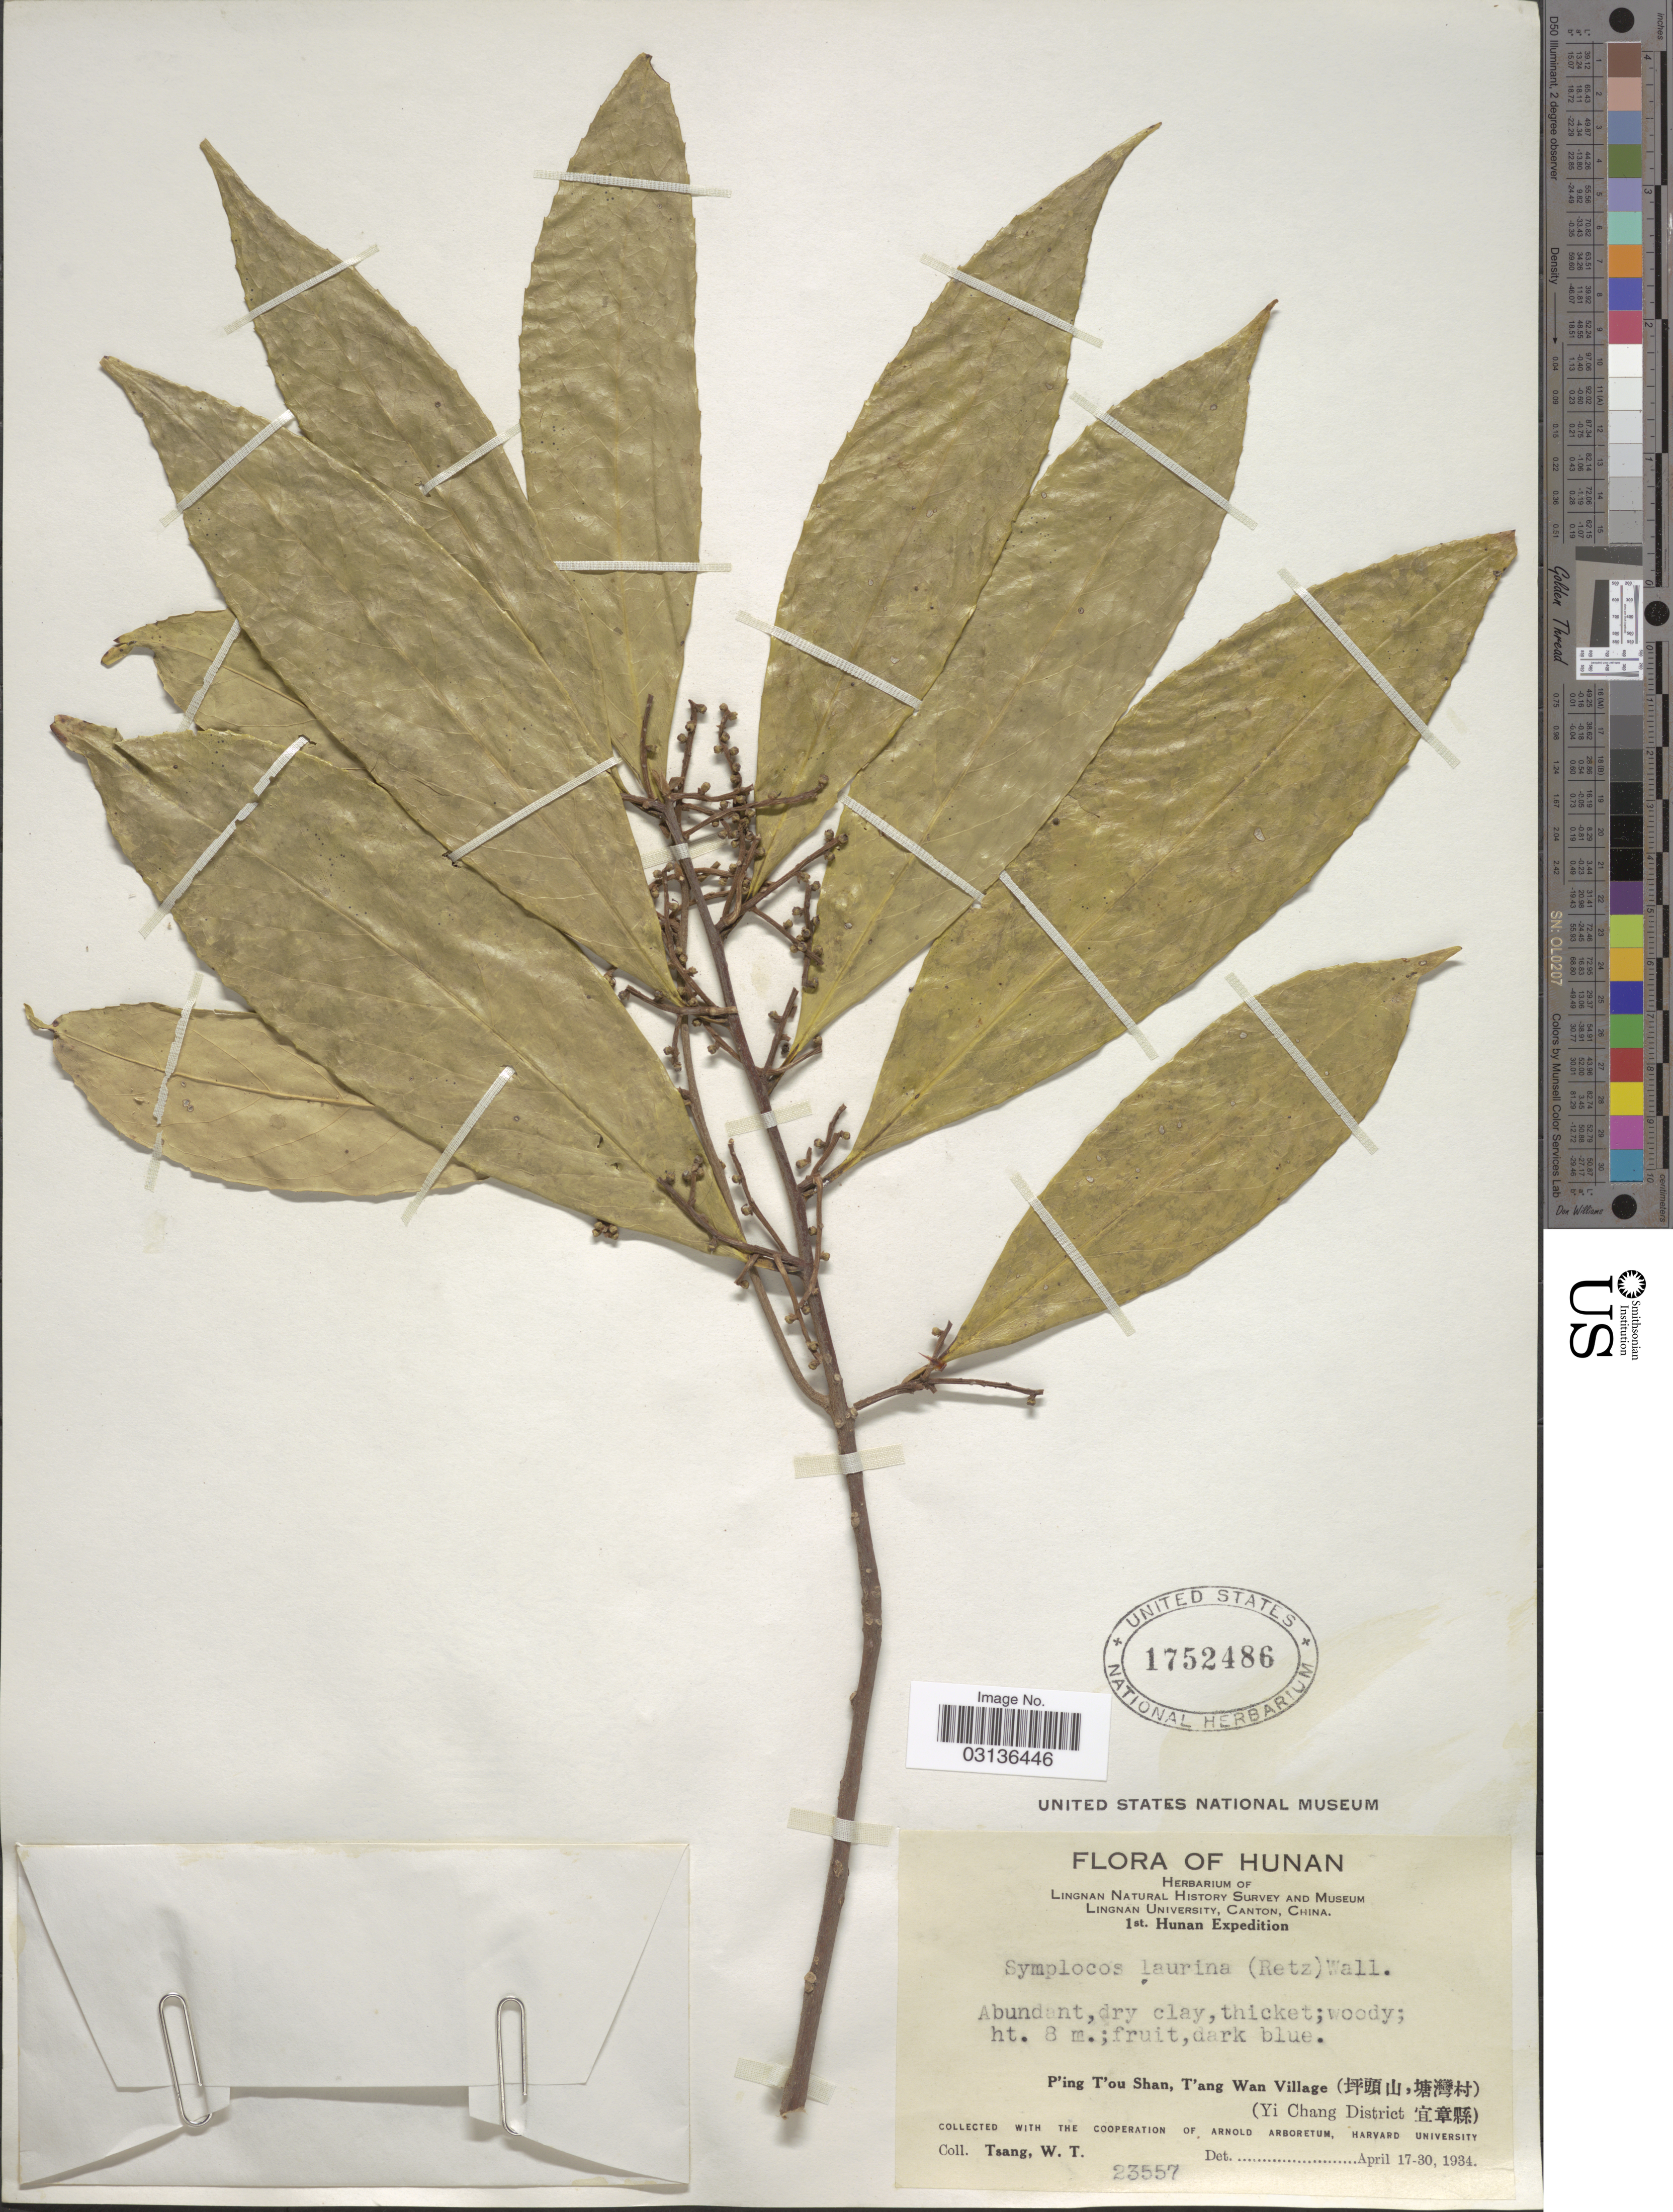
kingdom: Plantae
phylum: Tracheophyta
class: Magnoliopsida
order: Ericales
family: Symplocaceae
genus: Symplocos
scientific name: Symplocos cochinchinensis subsp. laurina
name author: (Retz.) Noot.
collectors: W. T. Tsang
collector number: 23557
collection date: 1934-04-17/1934-04-30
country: China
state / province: Hunan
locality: P'ing T'ou Shan, T'ang Wan Village. (Yi Chang District).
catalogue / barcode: US 1752486